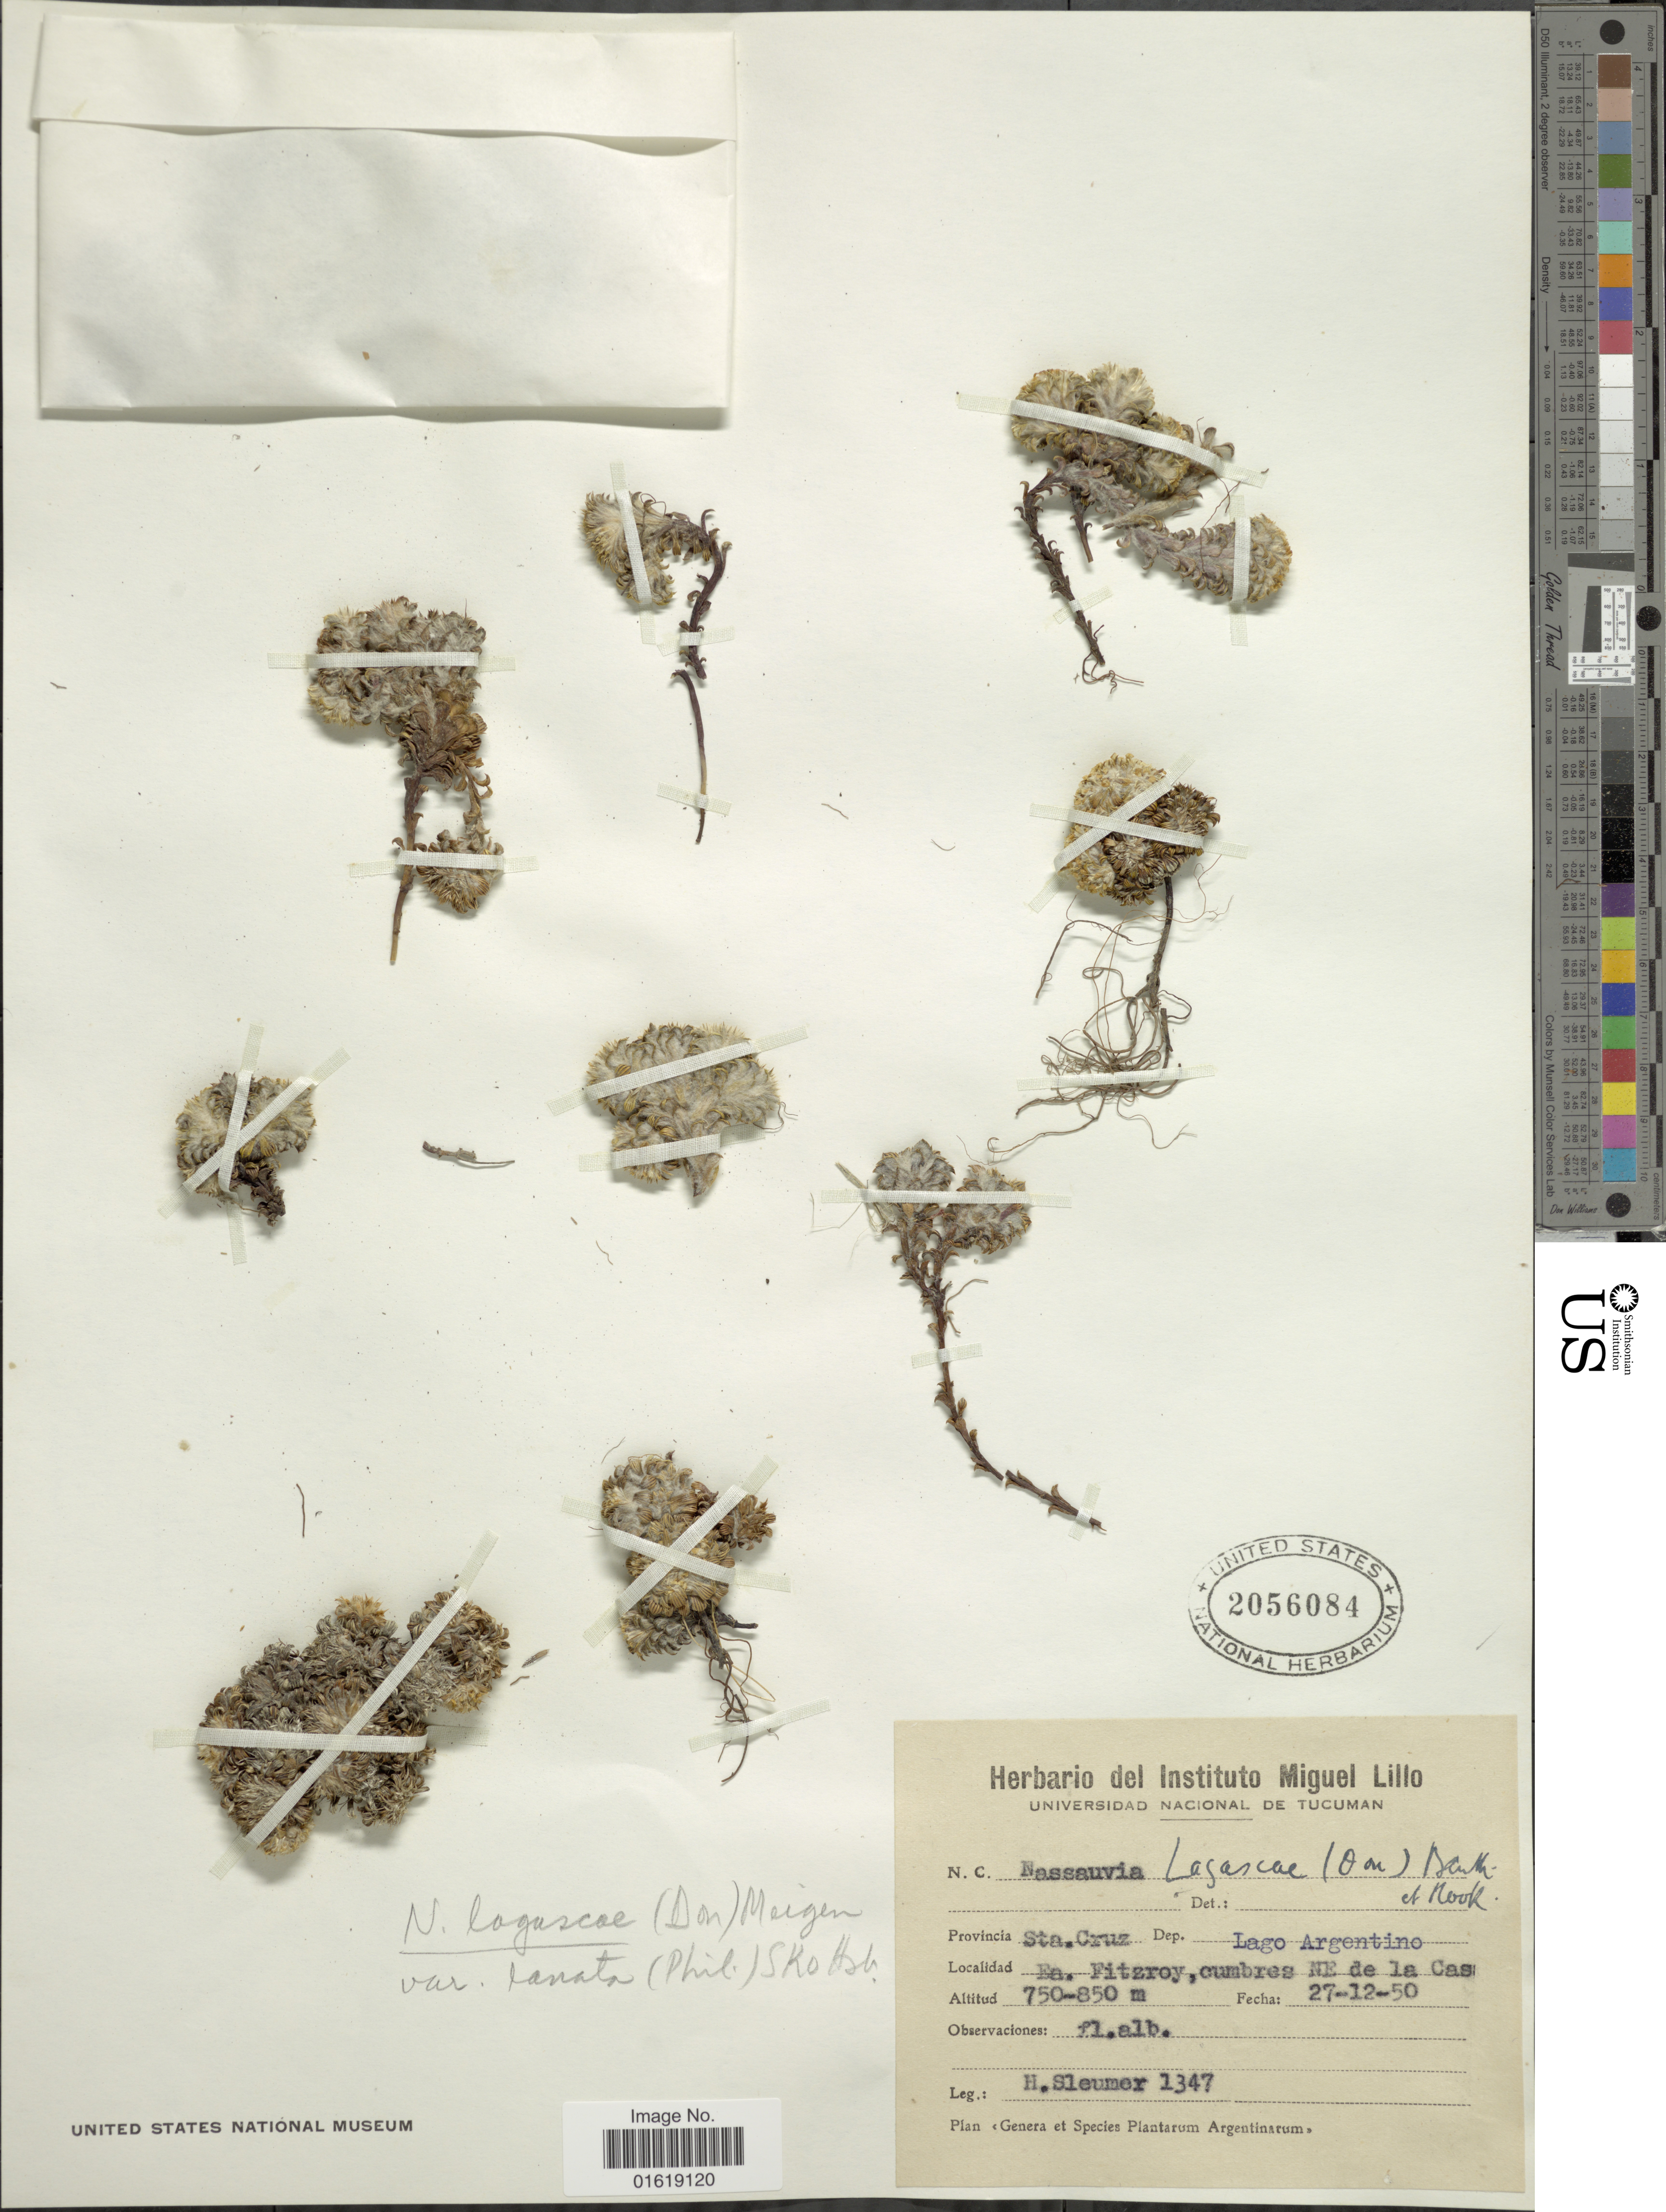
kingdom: Plantae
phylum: Tracheophyta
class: Magnoliopsida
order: Asterales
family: Asteraceae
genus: Nassauvia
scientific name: Nassauvia lagascae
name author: (D. Don) F. Meigen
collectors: H. O. Sleumer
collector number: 1347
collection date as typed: Transcribed d/m/y: 27/12/50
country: Argentina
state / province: Santa Cruz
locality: Provincia Sta. Cruz. Dep. Lago Argentino. Ea. Fitzroy, cumbres NE de la Casa.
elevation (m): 750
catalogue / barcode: US 2056084